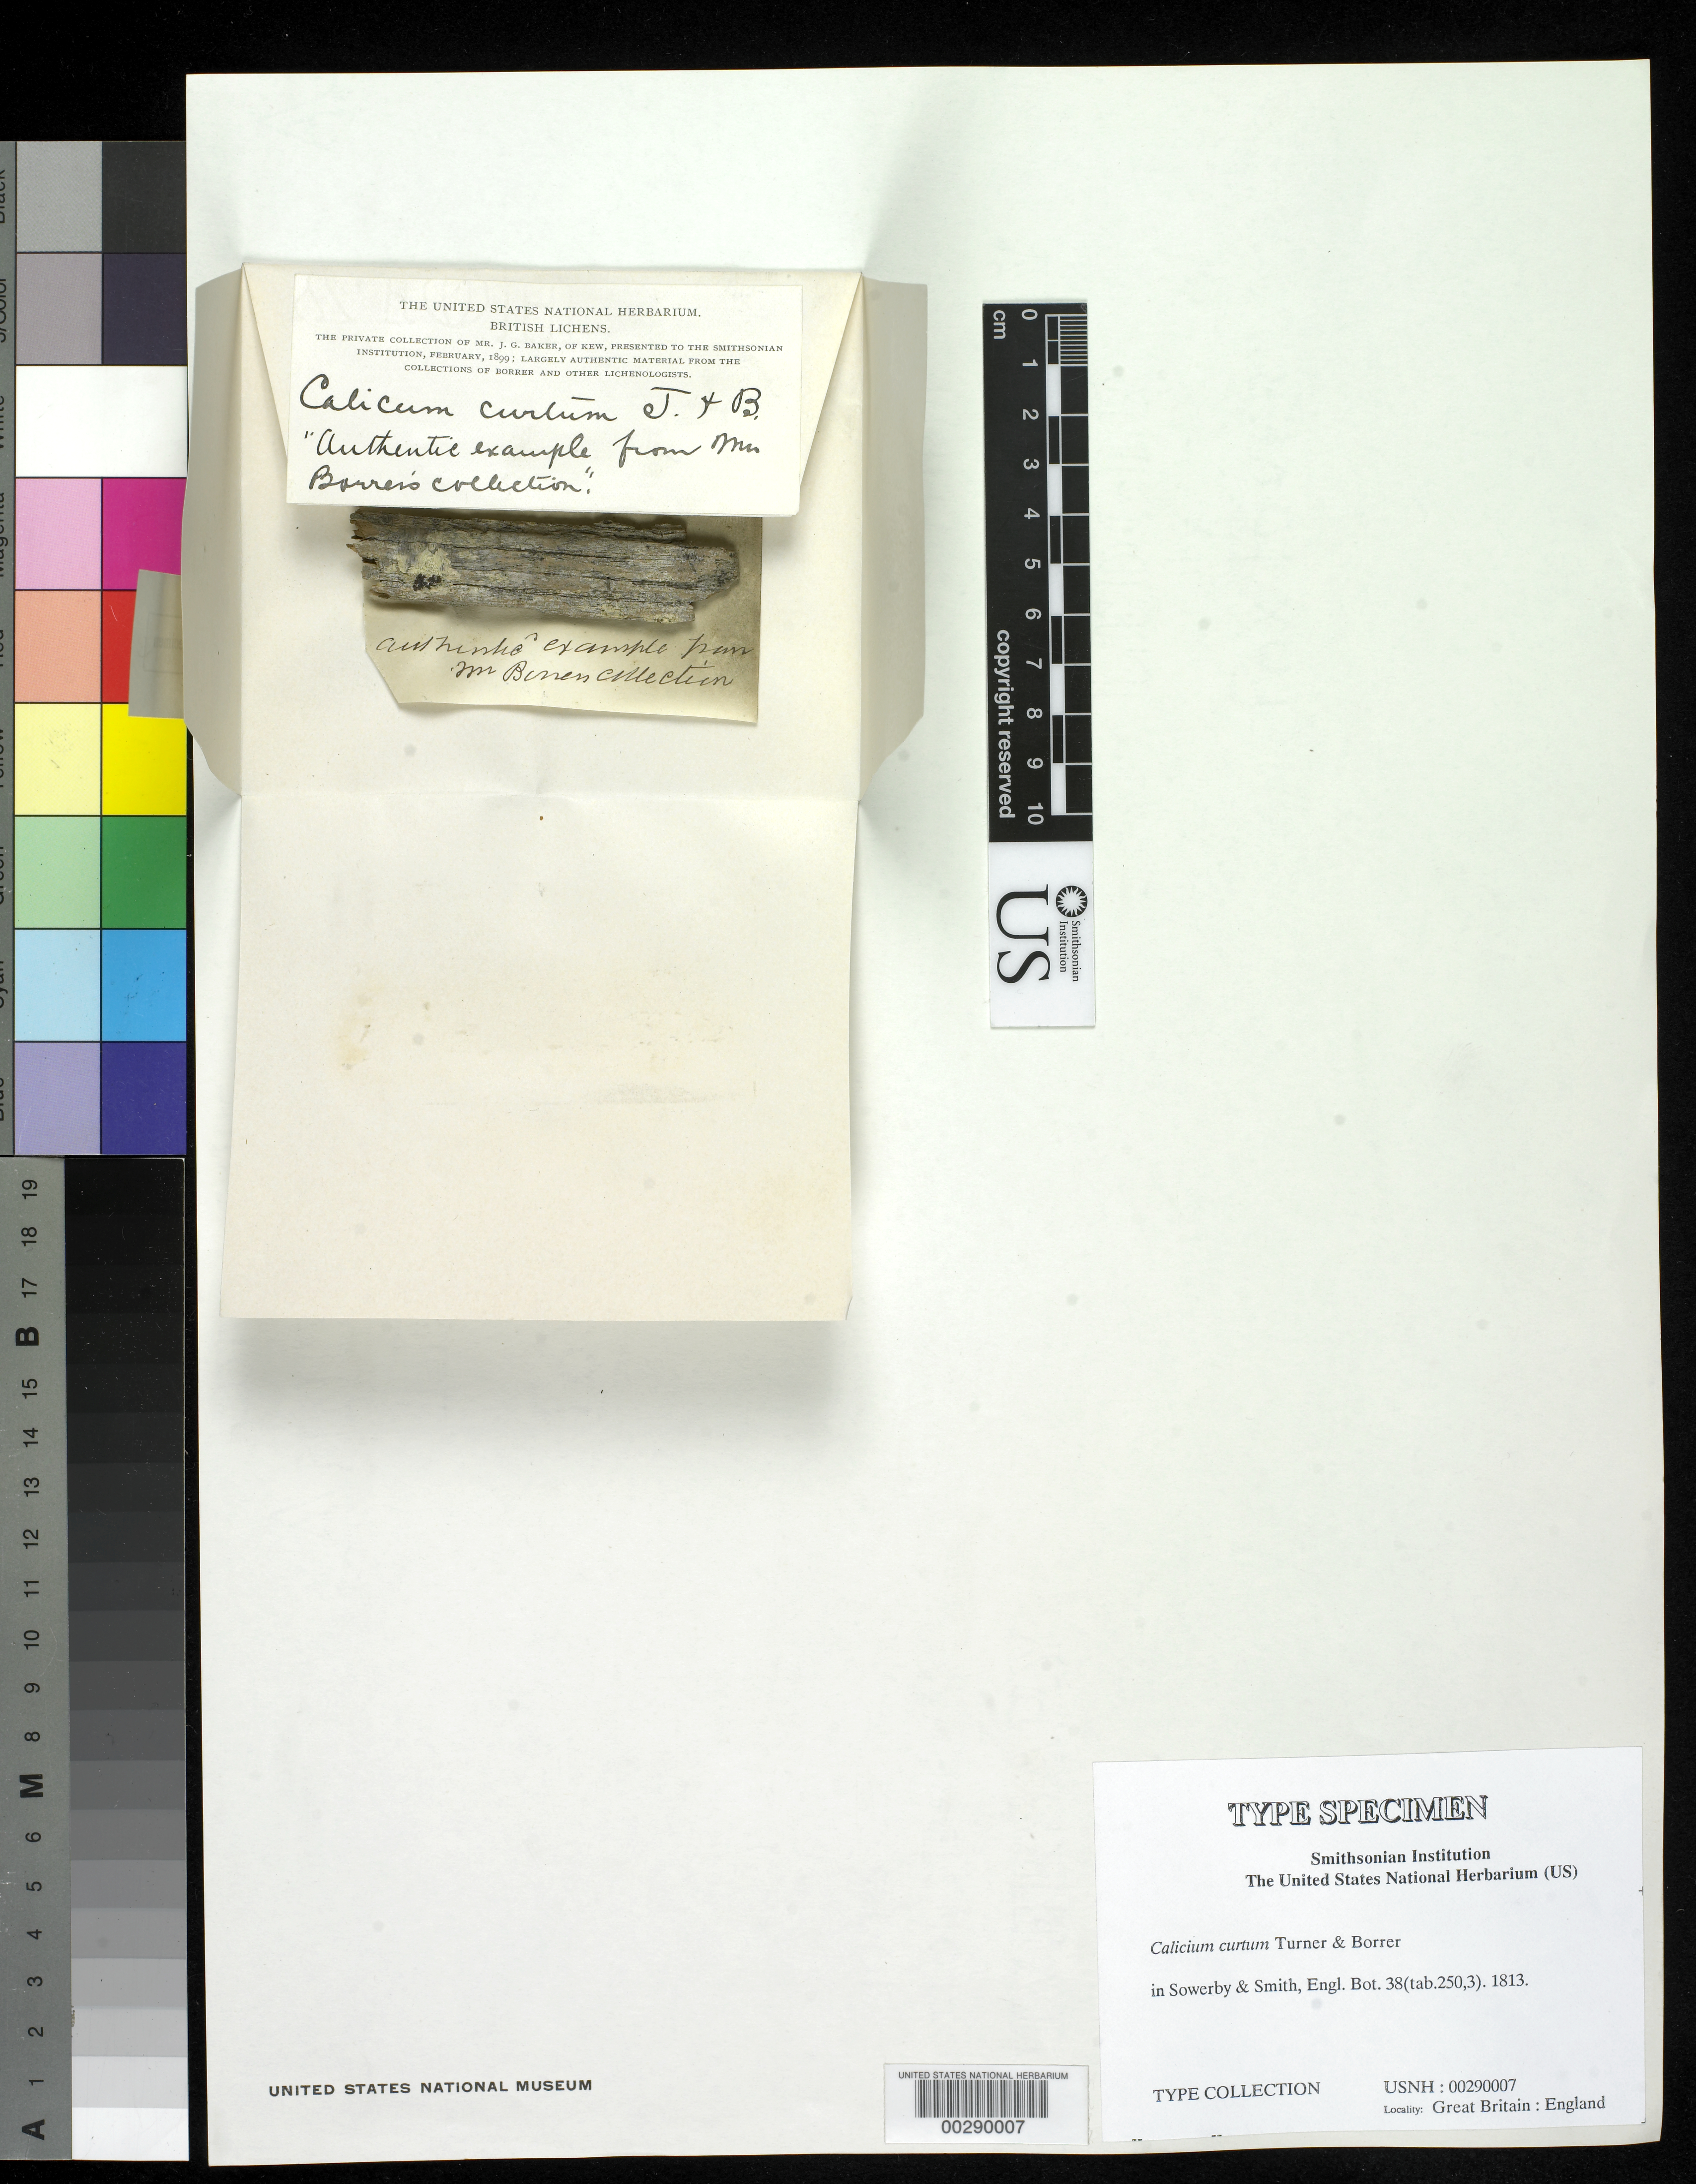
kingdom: Fungi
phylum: Ascomycota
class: Lecanoromycetes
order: Caliciales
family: Caliciaceae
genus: Calicium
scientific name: Calicium curtum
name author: Turner & Borrer in J. Sowerby & Sm.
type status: Type Collection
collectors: W. Borrer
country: United Kingdom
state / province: England